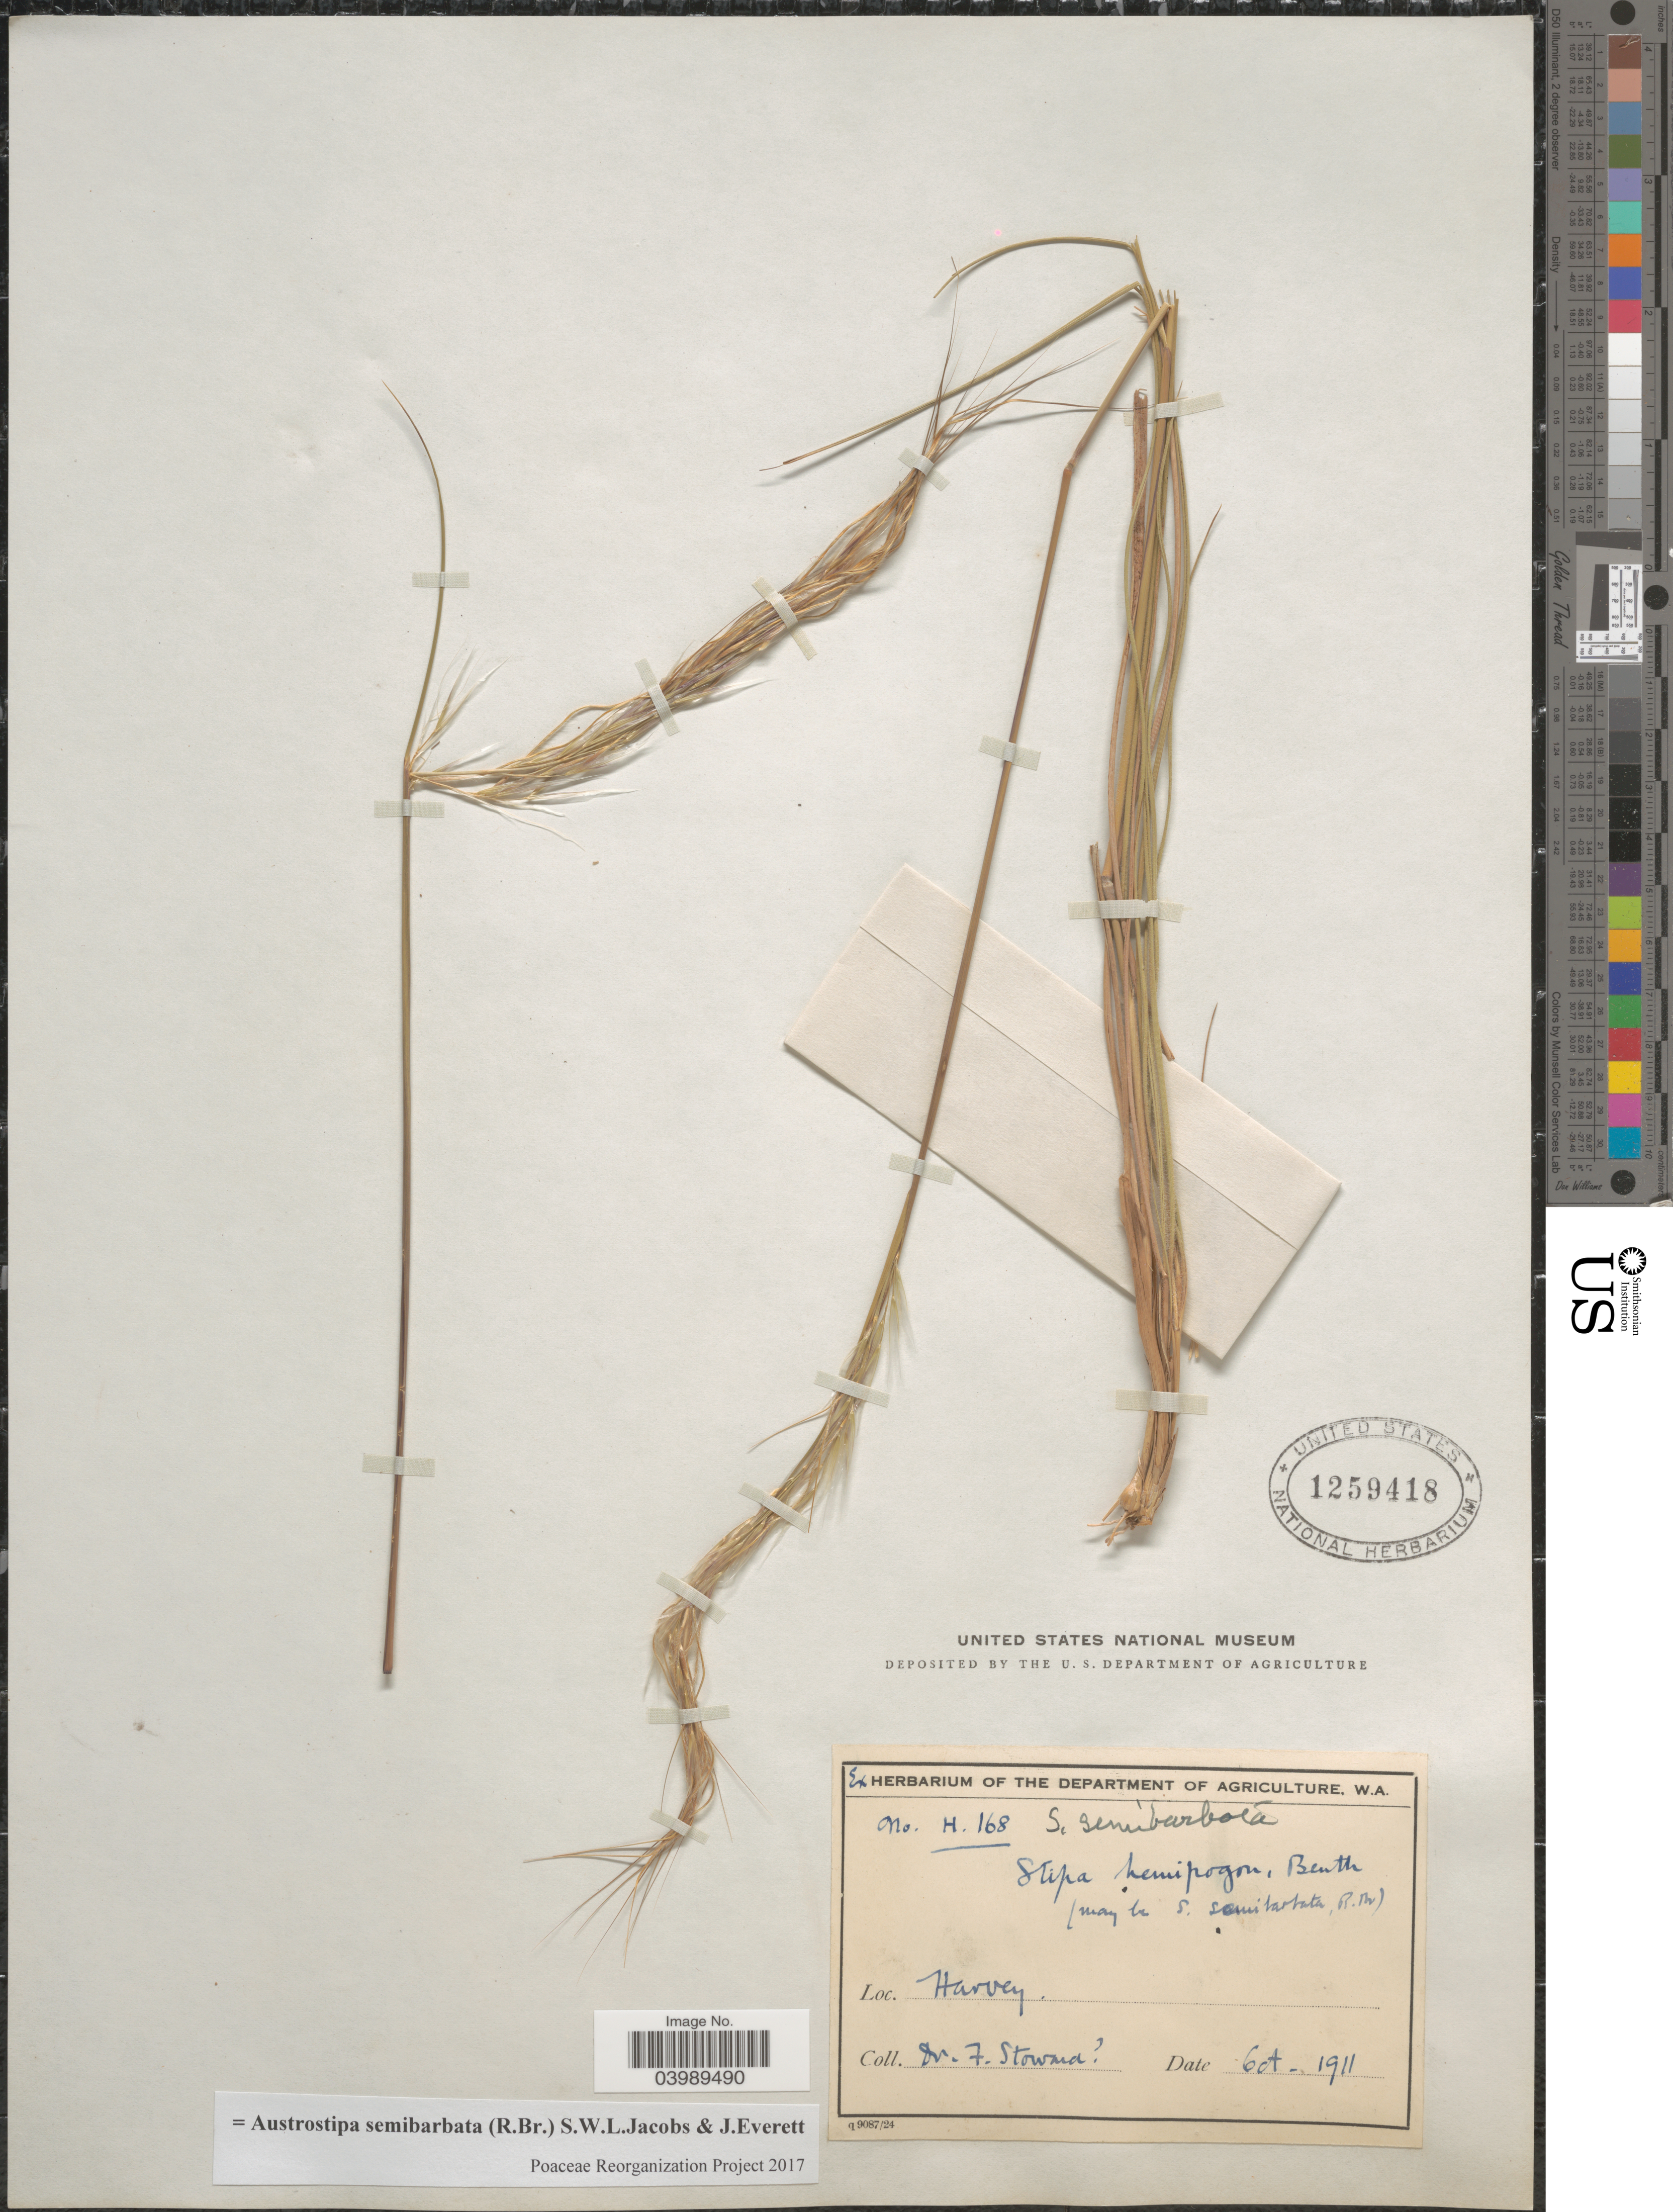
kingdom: Plantae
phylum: Tracheophyta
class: Liliopsida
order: Poales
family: Poaceae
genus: Austrostipa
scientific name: Austrostipa semibarbata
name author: (R. Br.) S.W.L. Jacobs & J. Everett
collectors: F. Stoward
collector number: H168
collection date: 1911-10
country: Australia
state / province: Western Australia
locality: Harvey.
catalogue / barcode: US 1259418